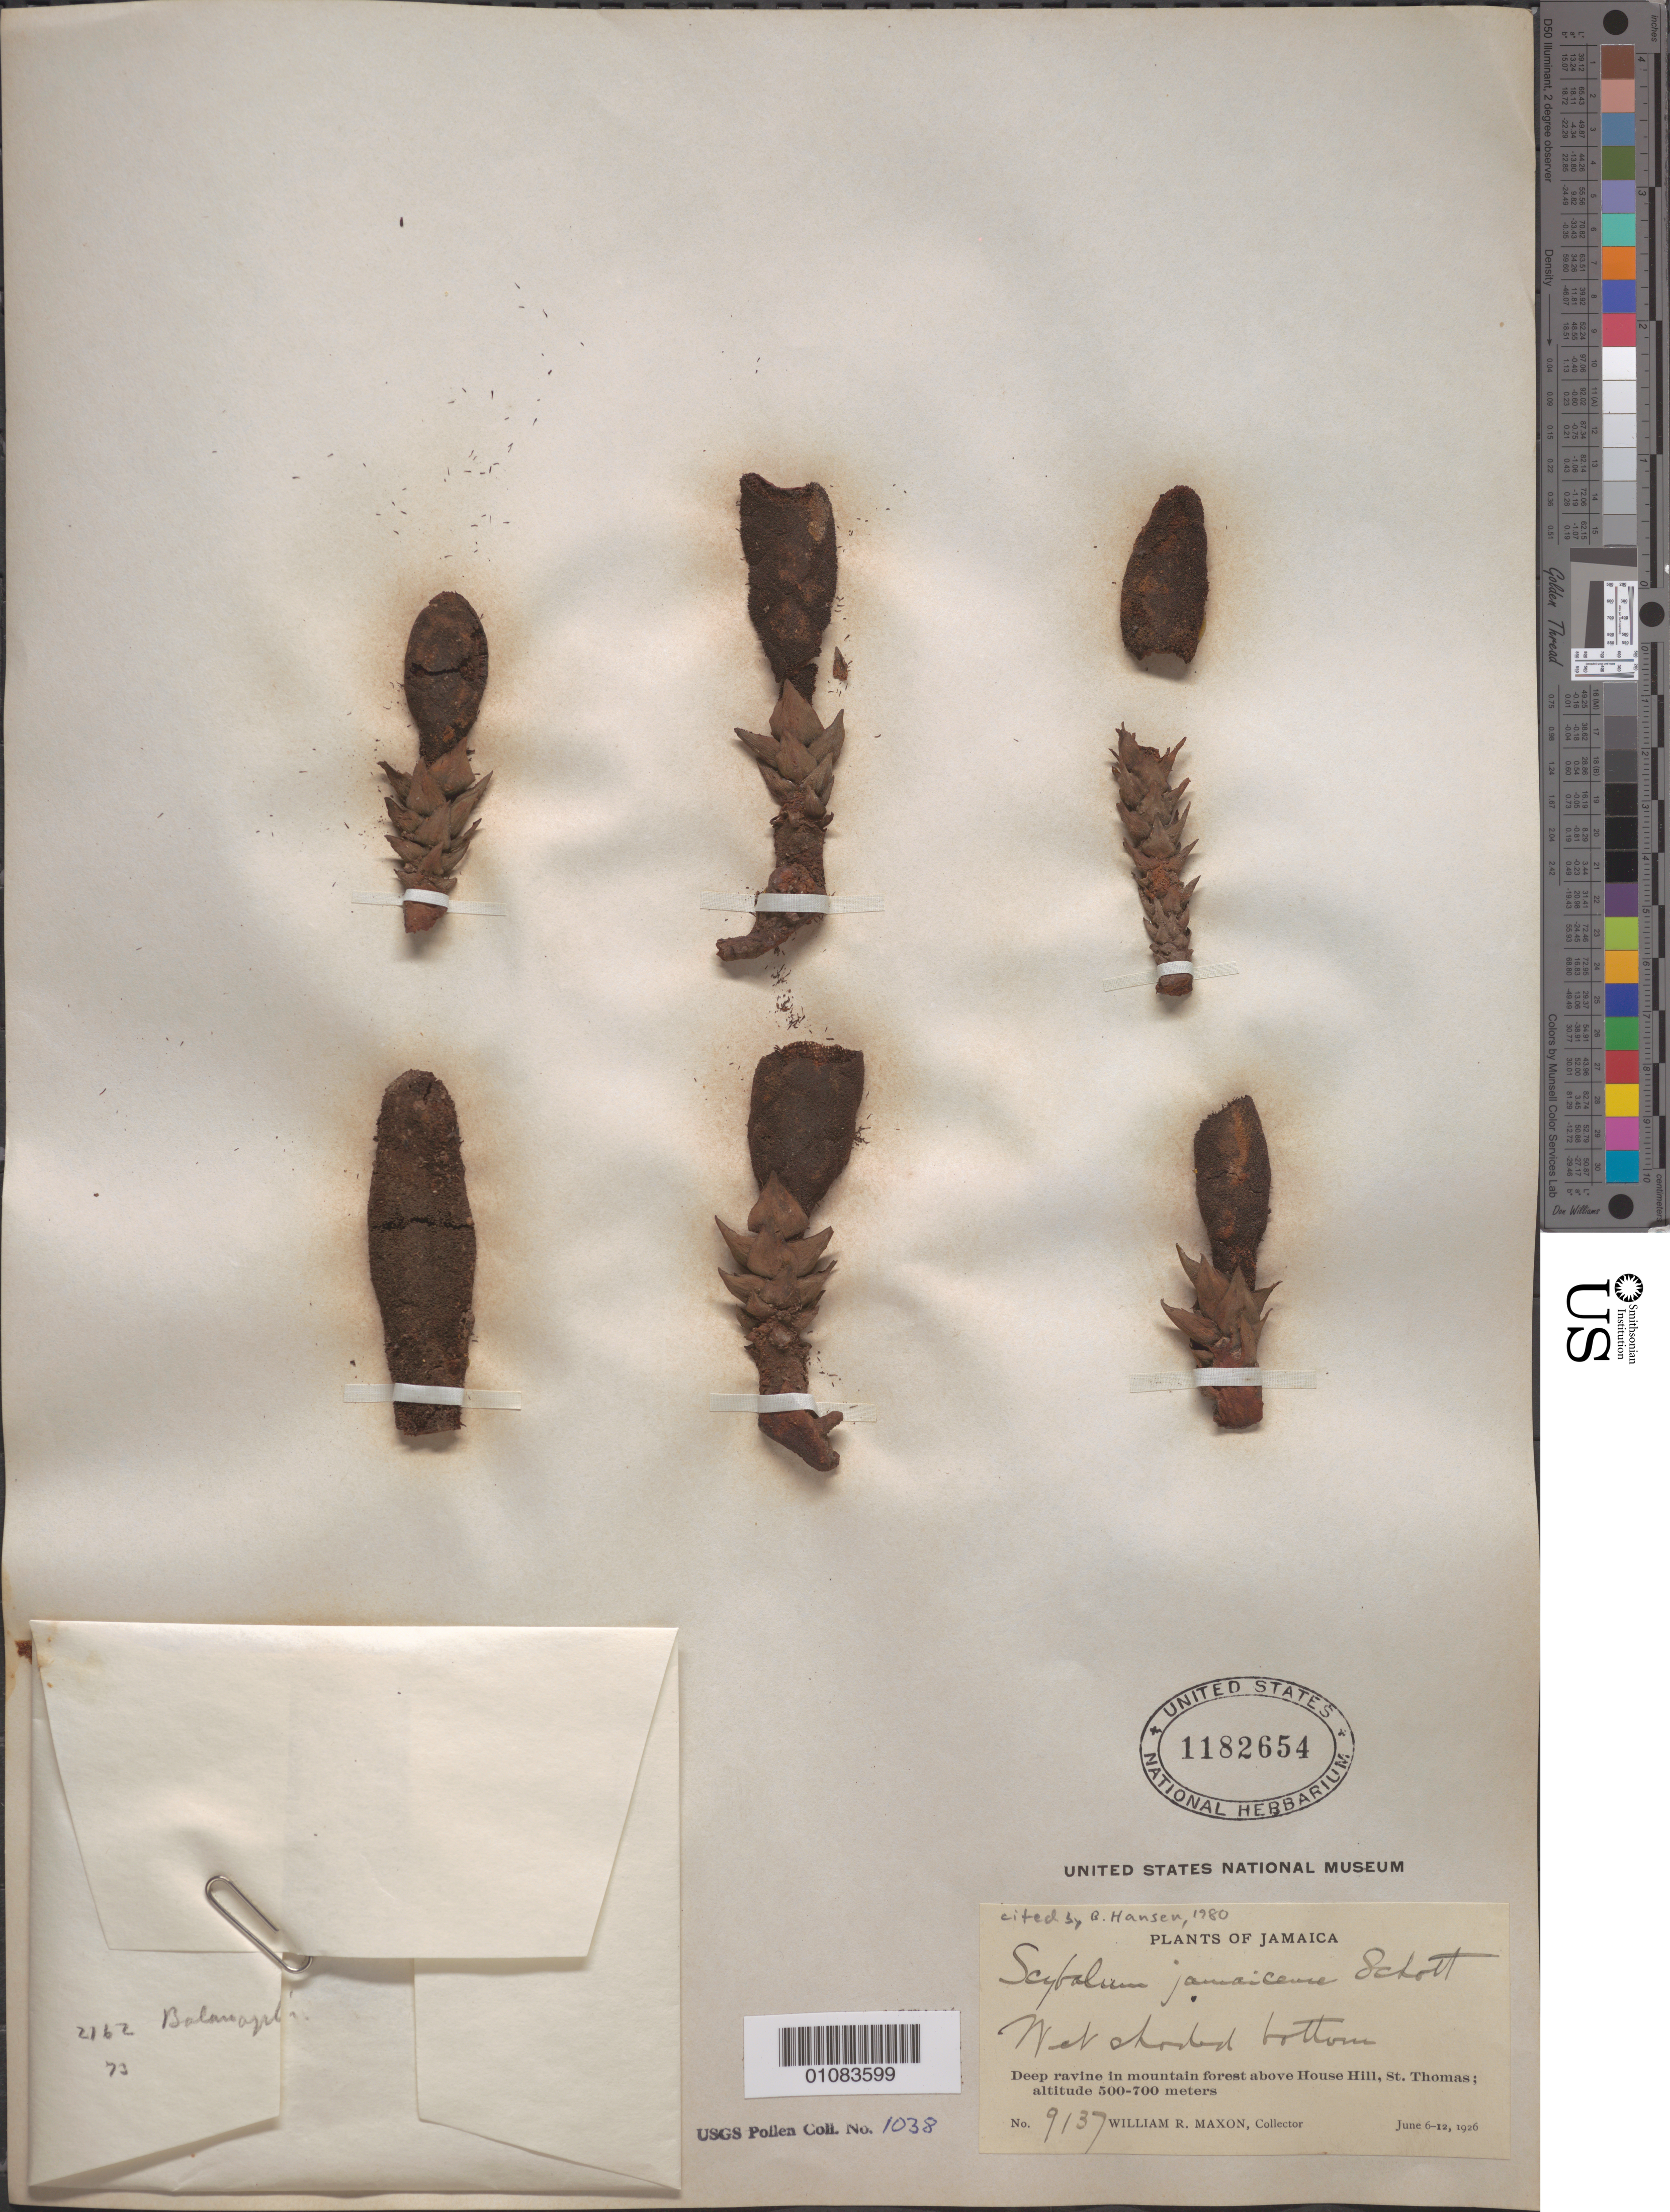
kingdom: Plantae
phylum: Tracheophyta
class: Magnoliopsida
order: Santalales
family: Balanophoraceae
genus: Scybalium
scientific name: Scybalium jamaicense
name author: (Sw.) Schott & Endl.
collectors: W. R. Maxon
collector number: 9137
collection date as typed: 06 Jun 1926 to 12 Jun 1926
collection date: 1926-06-06/1926-06-12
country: Jamaica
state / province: Saint Thomas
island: Jamaica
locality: Deep ravine in mountain forest above House Hill.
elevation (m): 500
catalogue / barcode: US 1182654